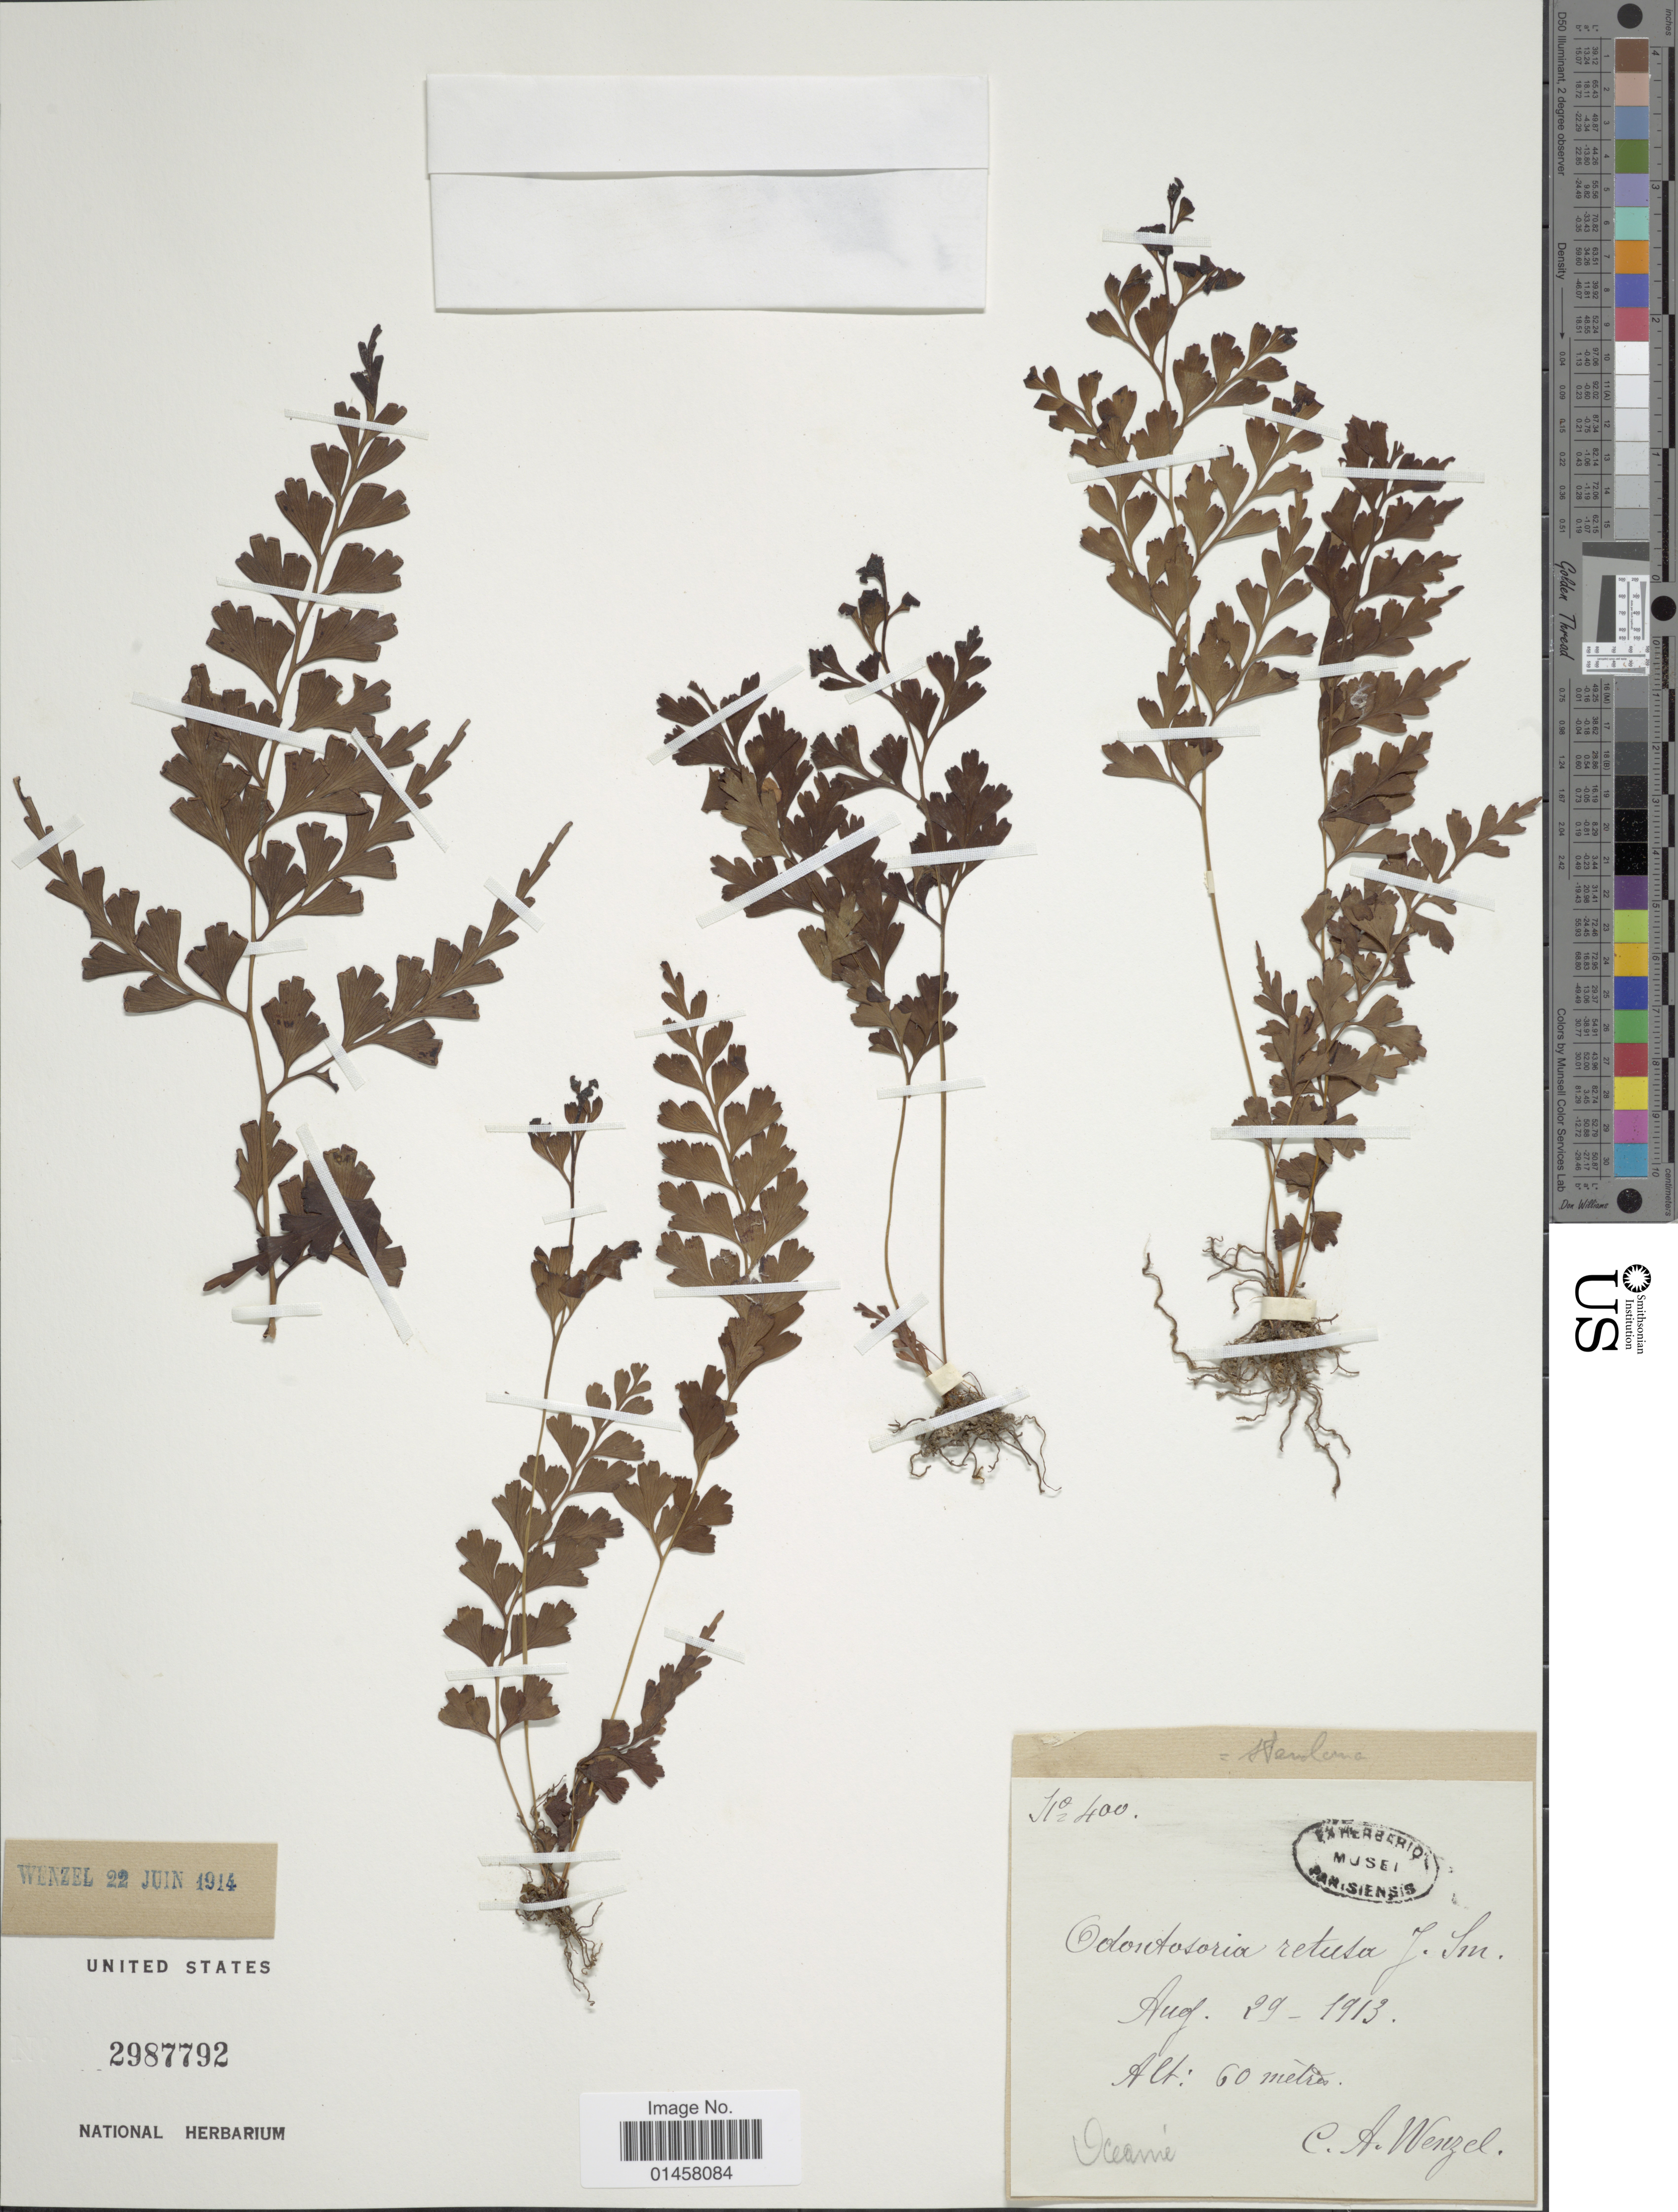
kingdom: Plantae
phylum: Tracheophyta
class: Polypodiopsida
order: Polypodiales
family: Lindsaeaceae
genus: Sphenomeris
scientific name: Sphenomeris retusa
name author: (Cav.) Maxim.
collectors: C. Wenzel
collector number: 400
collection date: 1913-08-29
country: Philippines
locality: Oceania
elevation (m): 60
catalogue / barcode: US 2987792